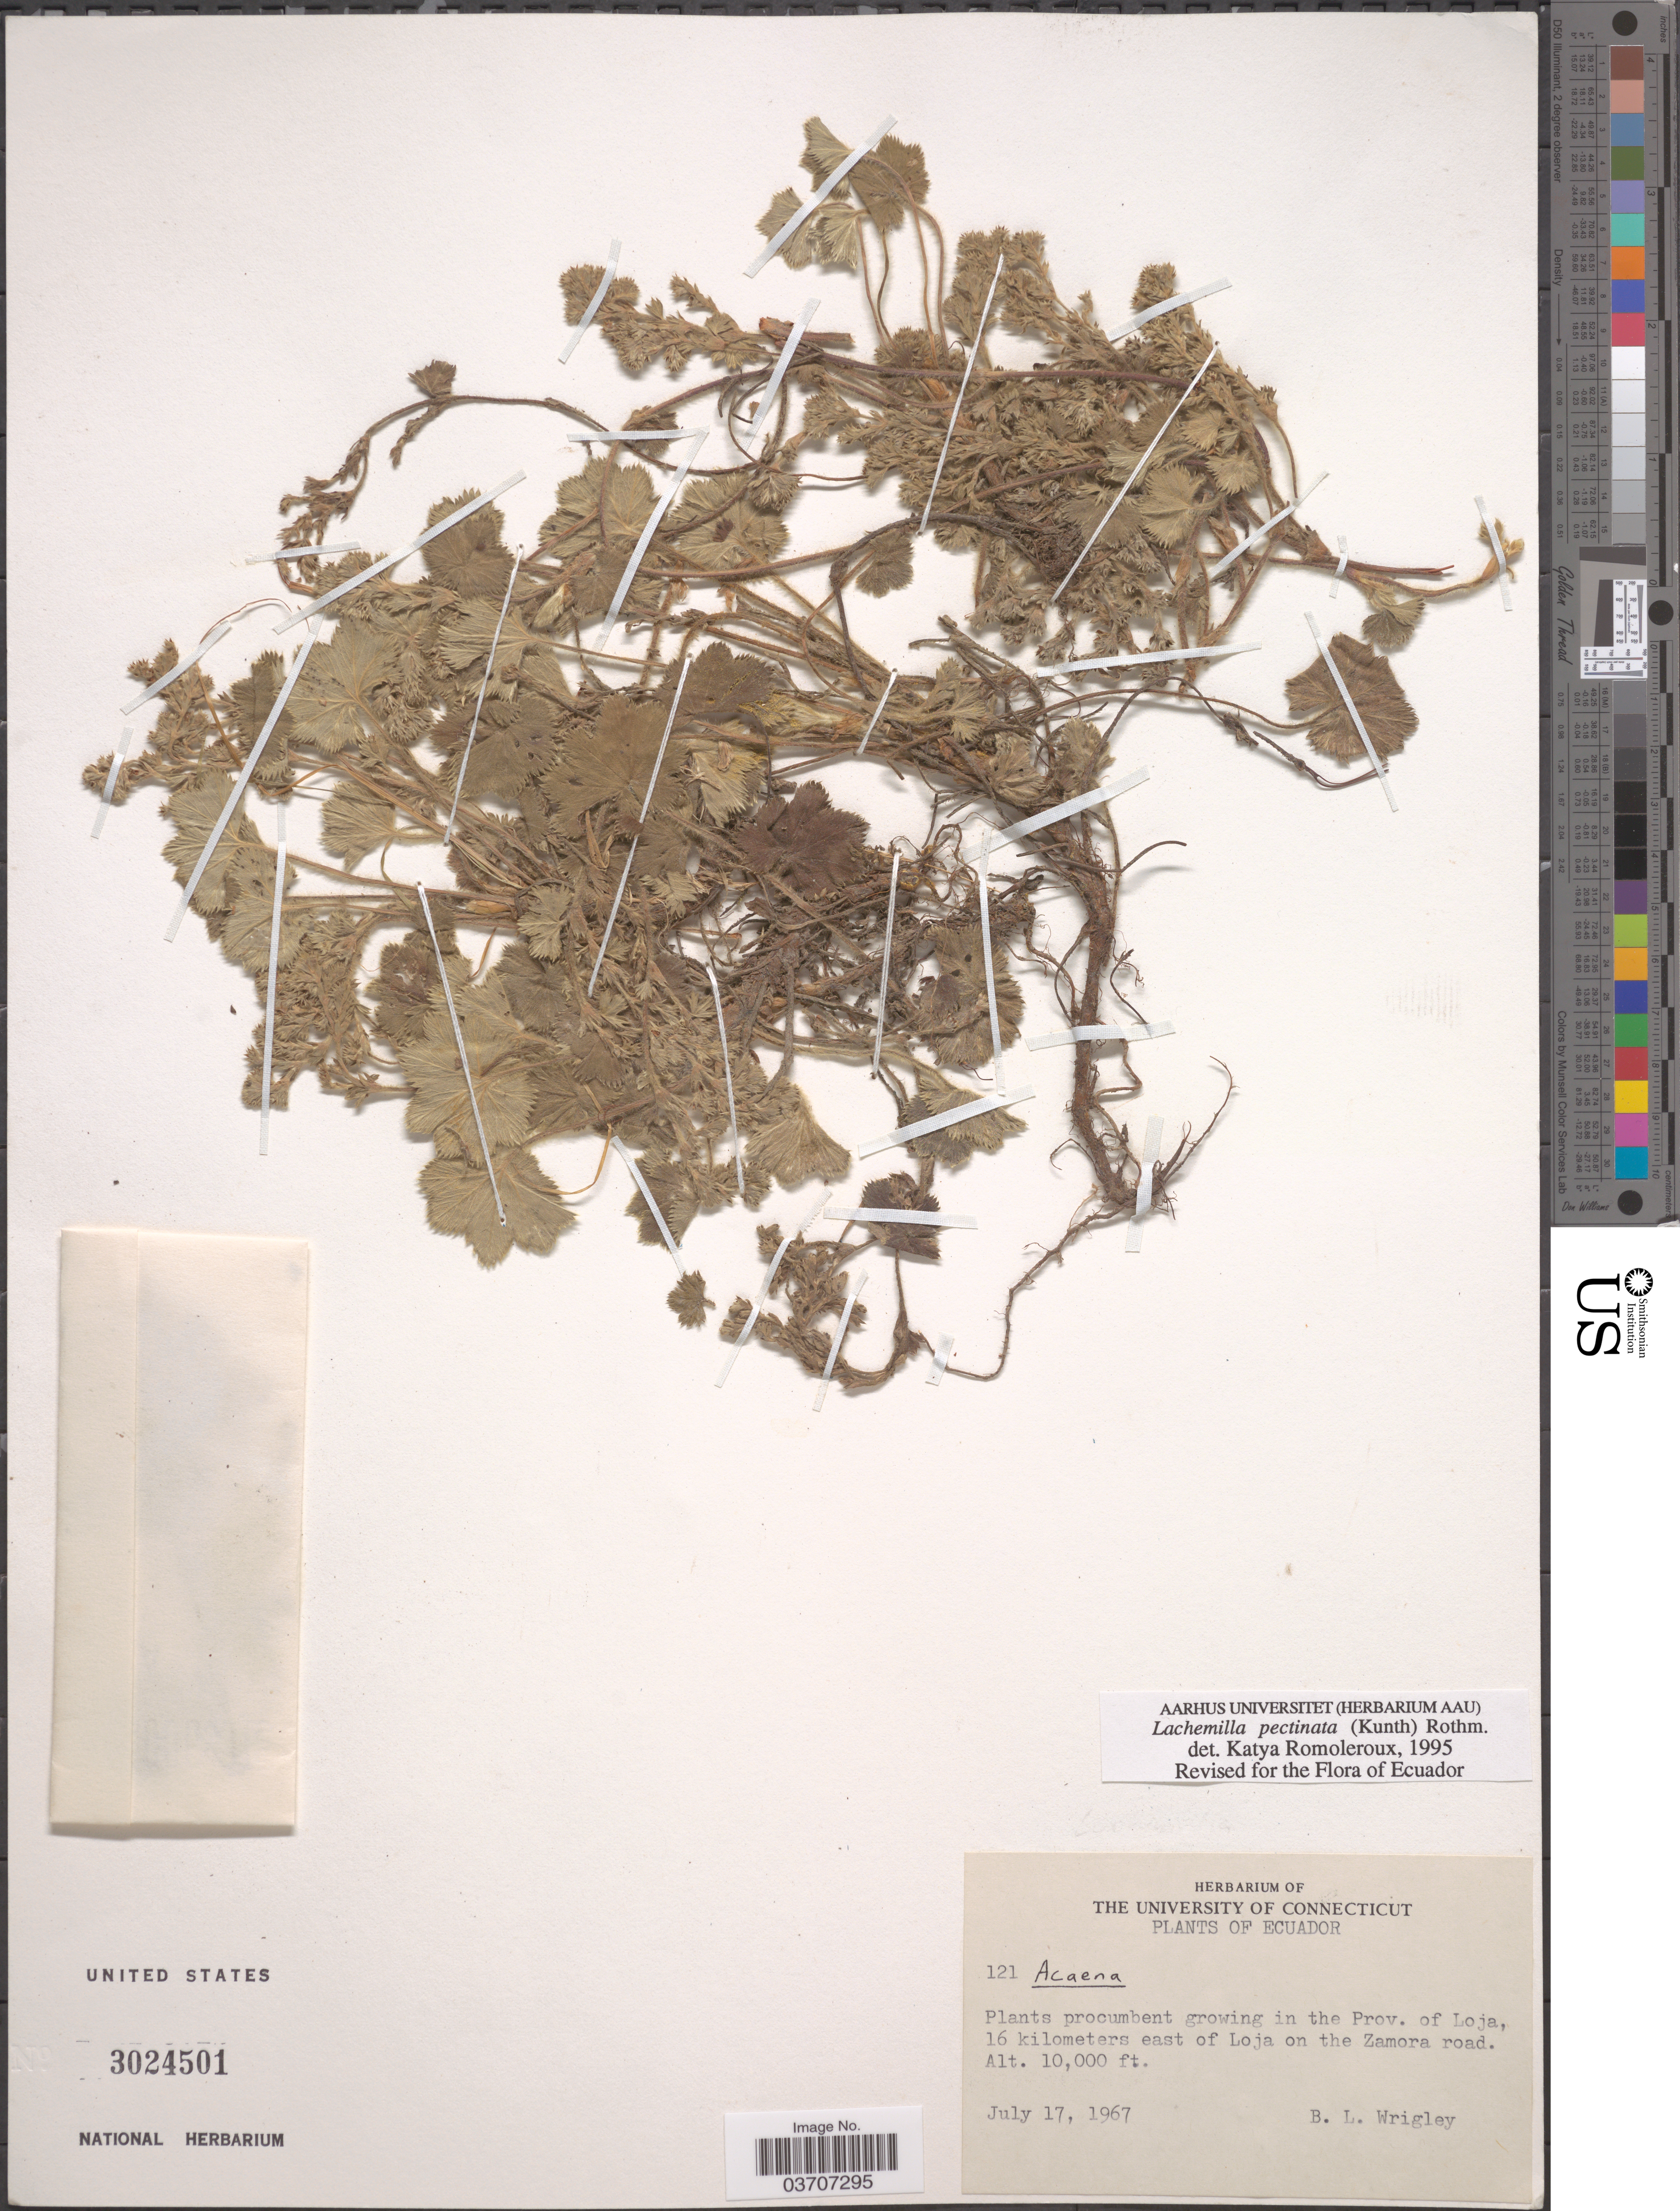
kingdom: Plantae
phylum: Tracheophyta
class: Magnoliopsida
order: Rosales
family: Rosaceae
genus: Lachemilla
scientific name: Lachemilla pectinata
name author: (Kunth) Rothm.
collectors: B. L. Wrigley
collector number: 121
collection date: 1967-07-17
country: Ecuador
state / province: Loja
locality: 16 kilometers east of Loja on the Zamora road.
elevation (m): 3048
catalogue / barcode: US 3024501